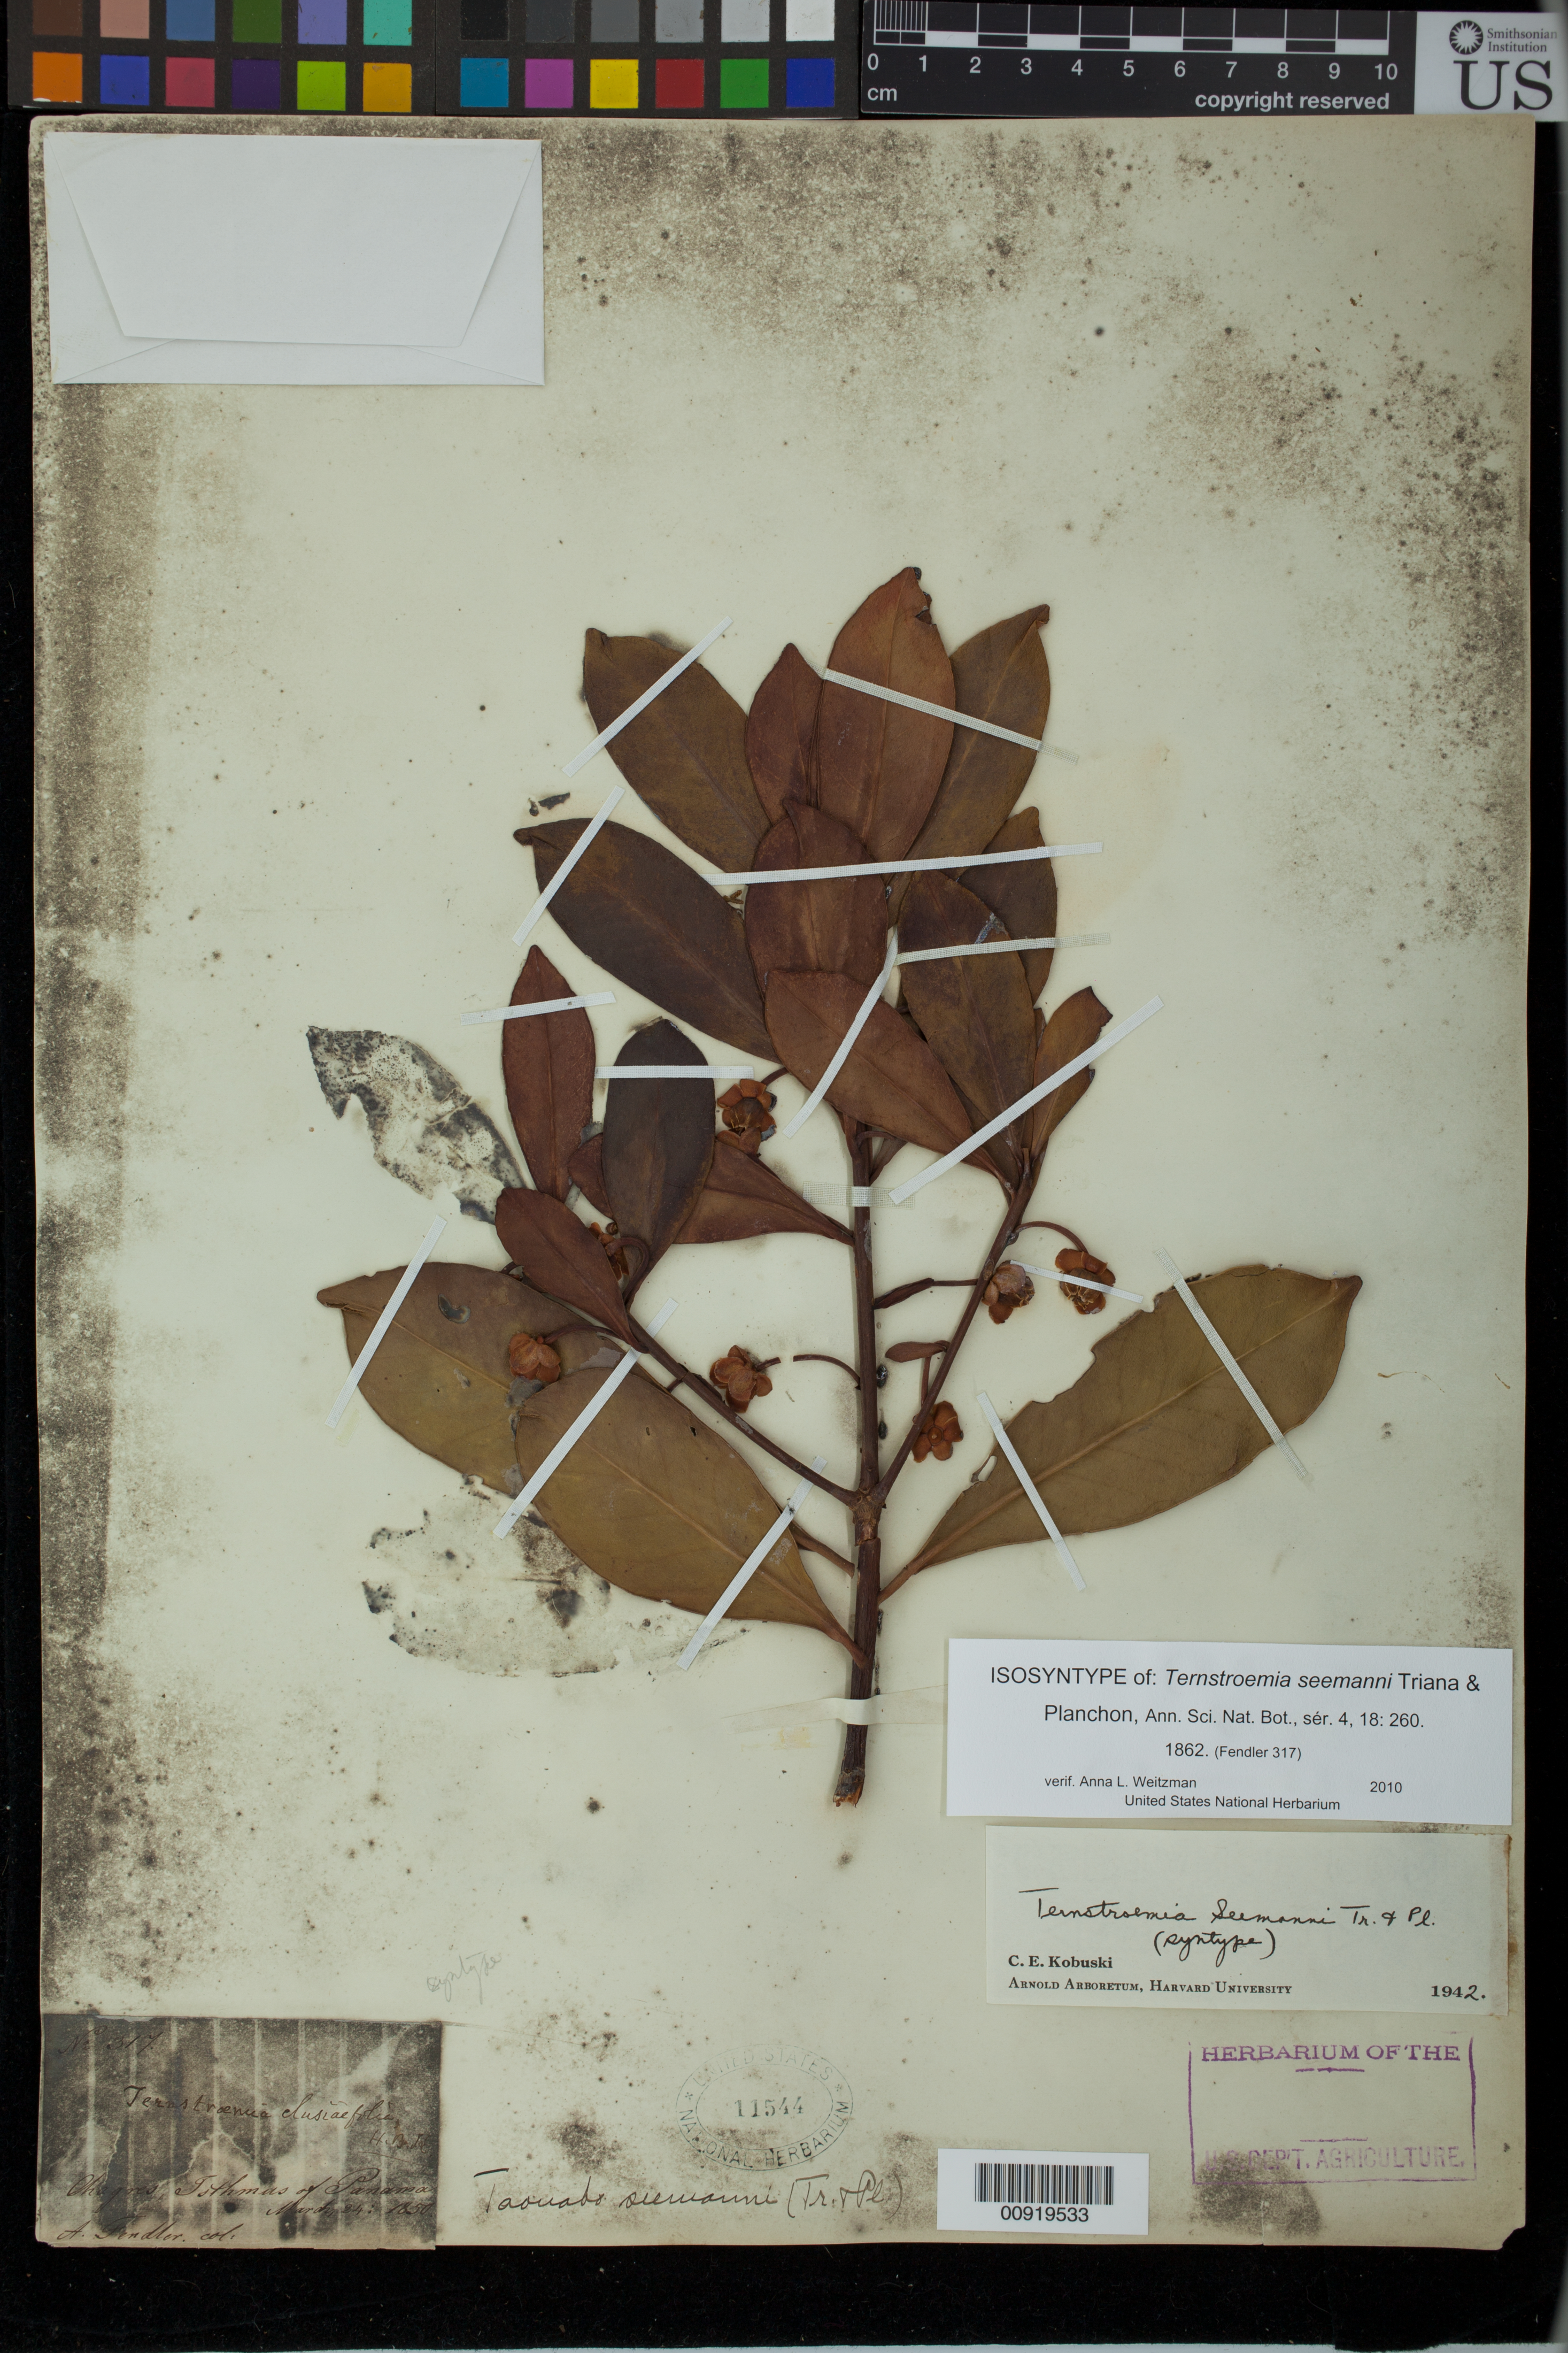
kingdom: Plantae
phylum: Tracheophyta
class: Magnoliopsida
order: Ericales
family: Pentaphylacaceae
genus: Ternstroemia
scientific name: Ternstroemia seemannii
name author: Triana & Planch.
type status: Isosyntype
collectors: A. Fendler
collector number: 317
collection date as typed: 24 Mar 1850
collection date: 1850-03-24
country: Panama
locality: Chagres, Isthmus of Panama.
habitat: Hilly region margins of woods.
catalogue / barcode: US 11544